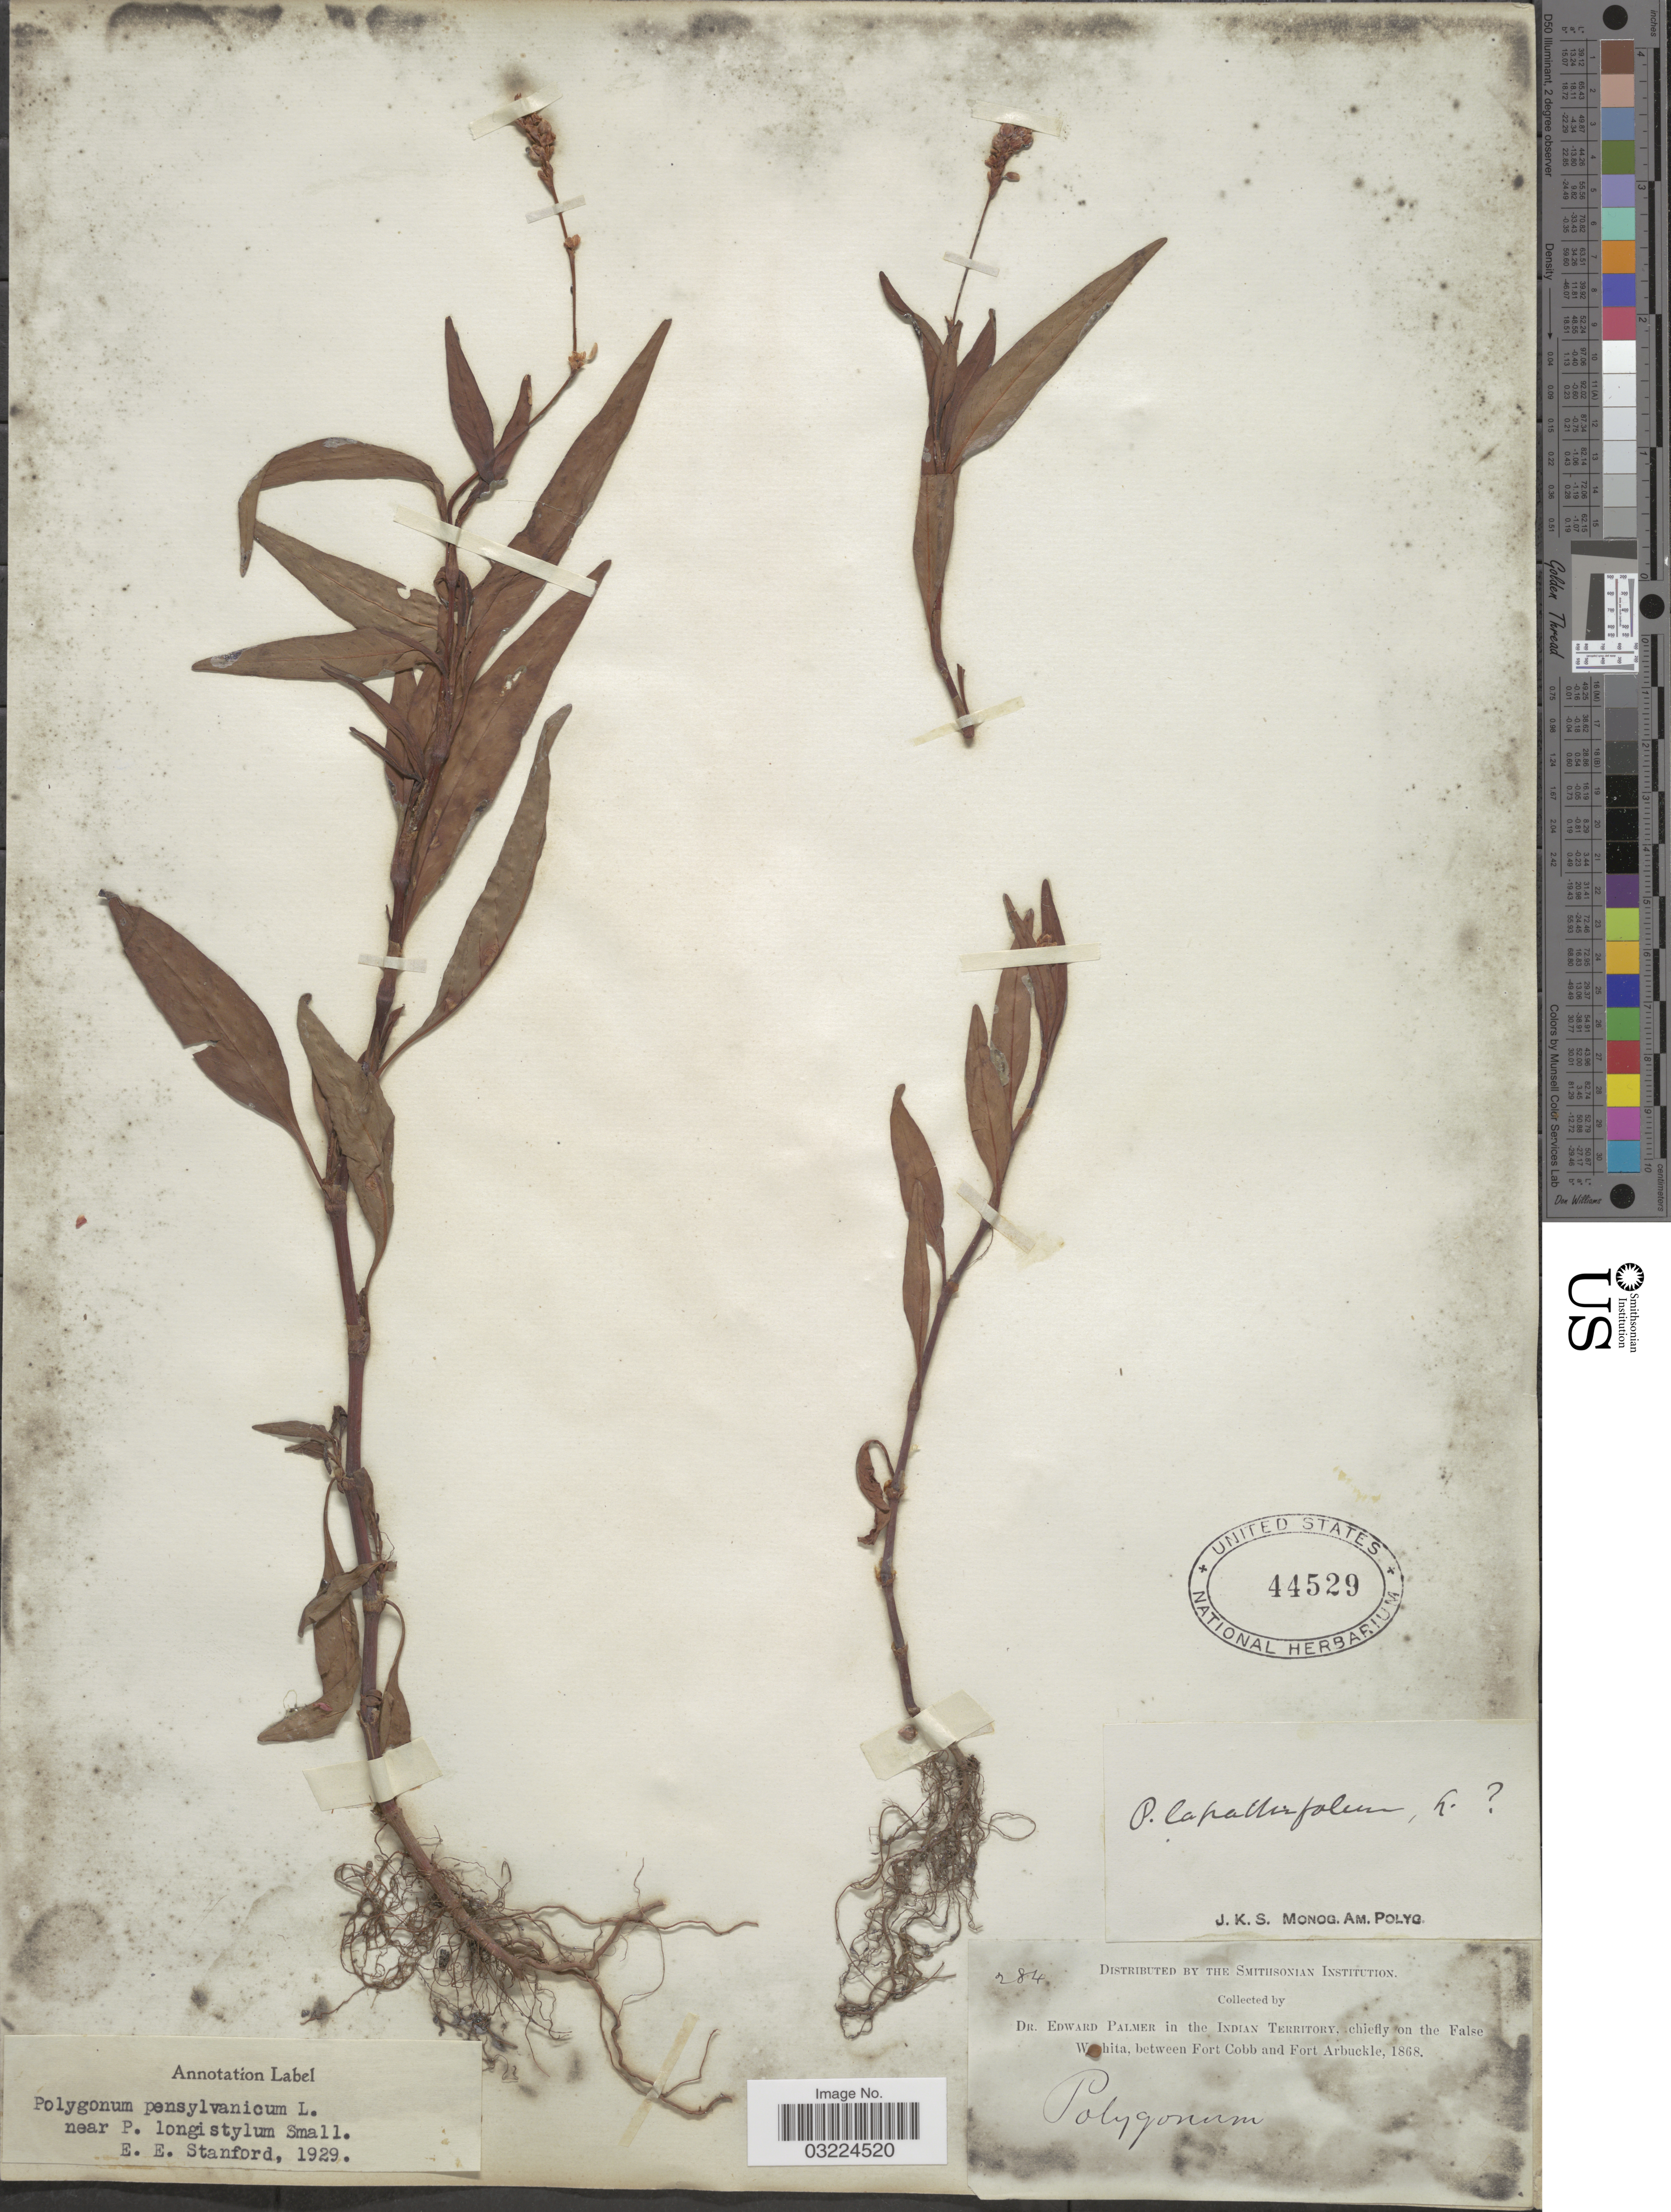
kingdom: Plantae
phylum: Tracheophyta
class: Magnoliopsida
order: Caryophyllales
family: Polygonaceae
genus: Persicaria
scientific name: Persicaria pensylvanica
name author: (L.) M. Gómez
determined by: Atha, D. E.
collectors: E. Palmer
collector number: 284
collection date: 1868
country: United States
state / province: Oklahoma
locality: Indian Territory, chiefly on the False Washita, between Fort Cobb and Fort Arbuckle.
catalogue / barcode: US 44529